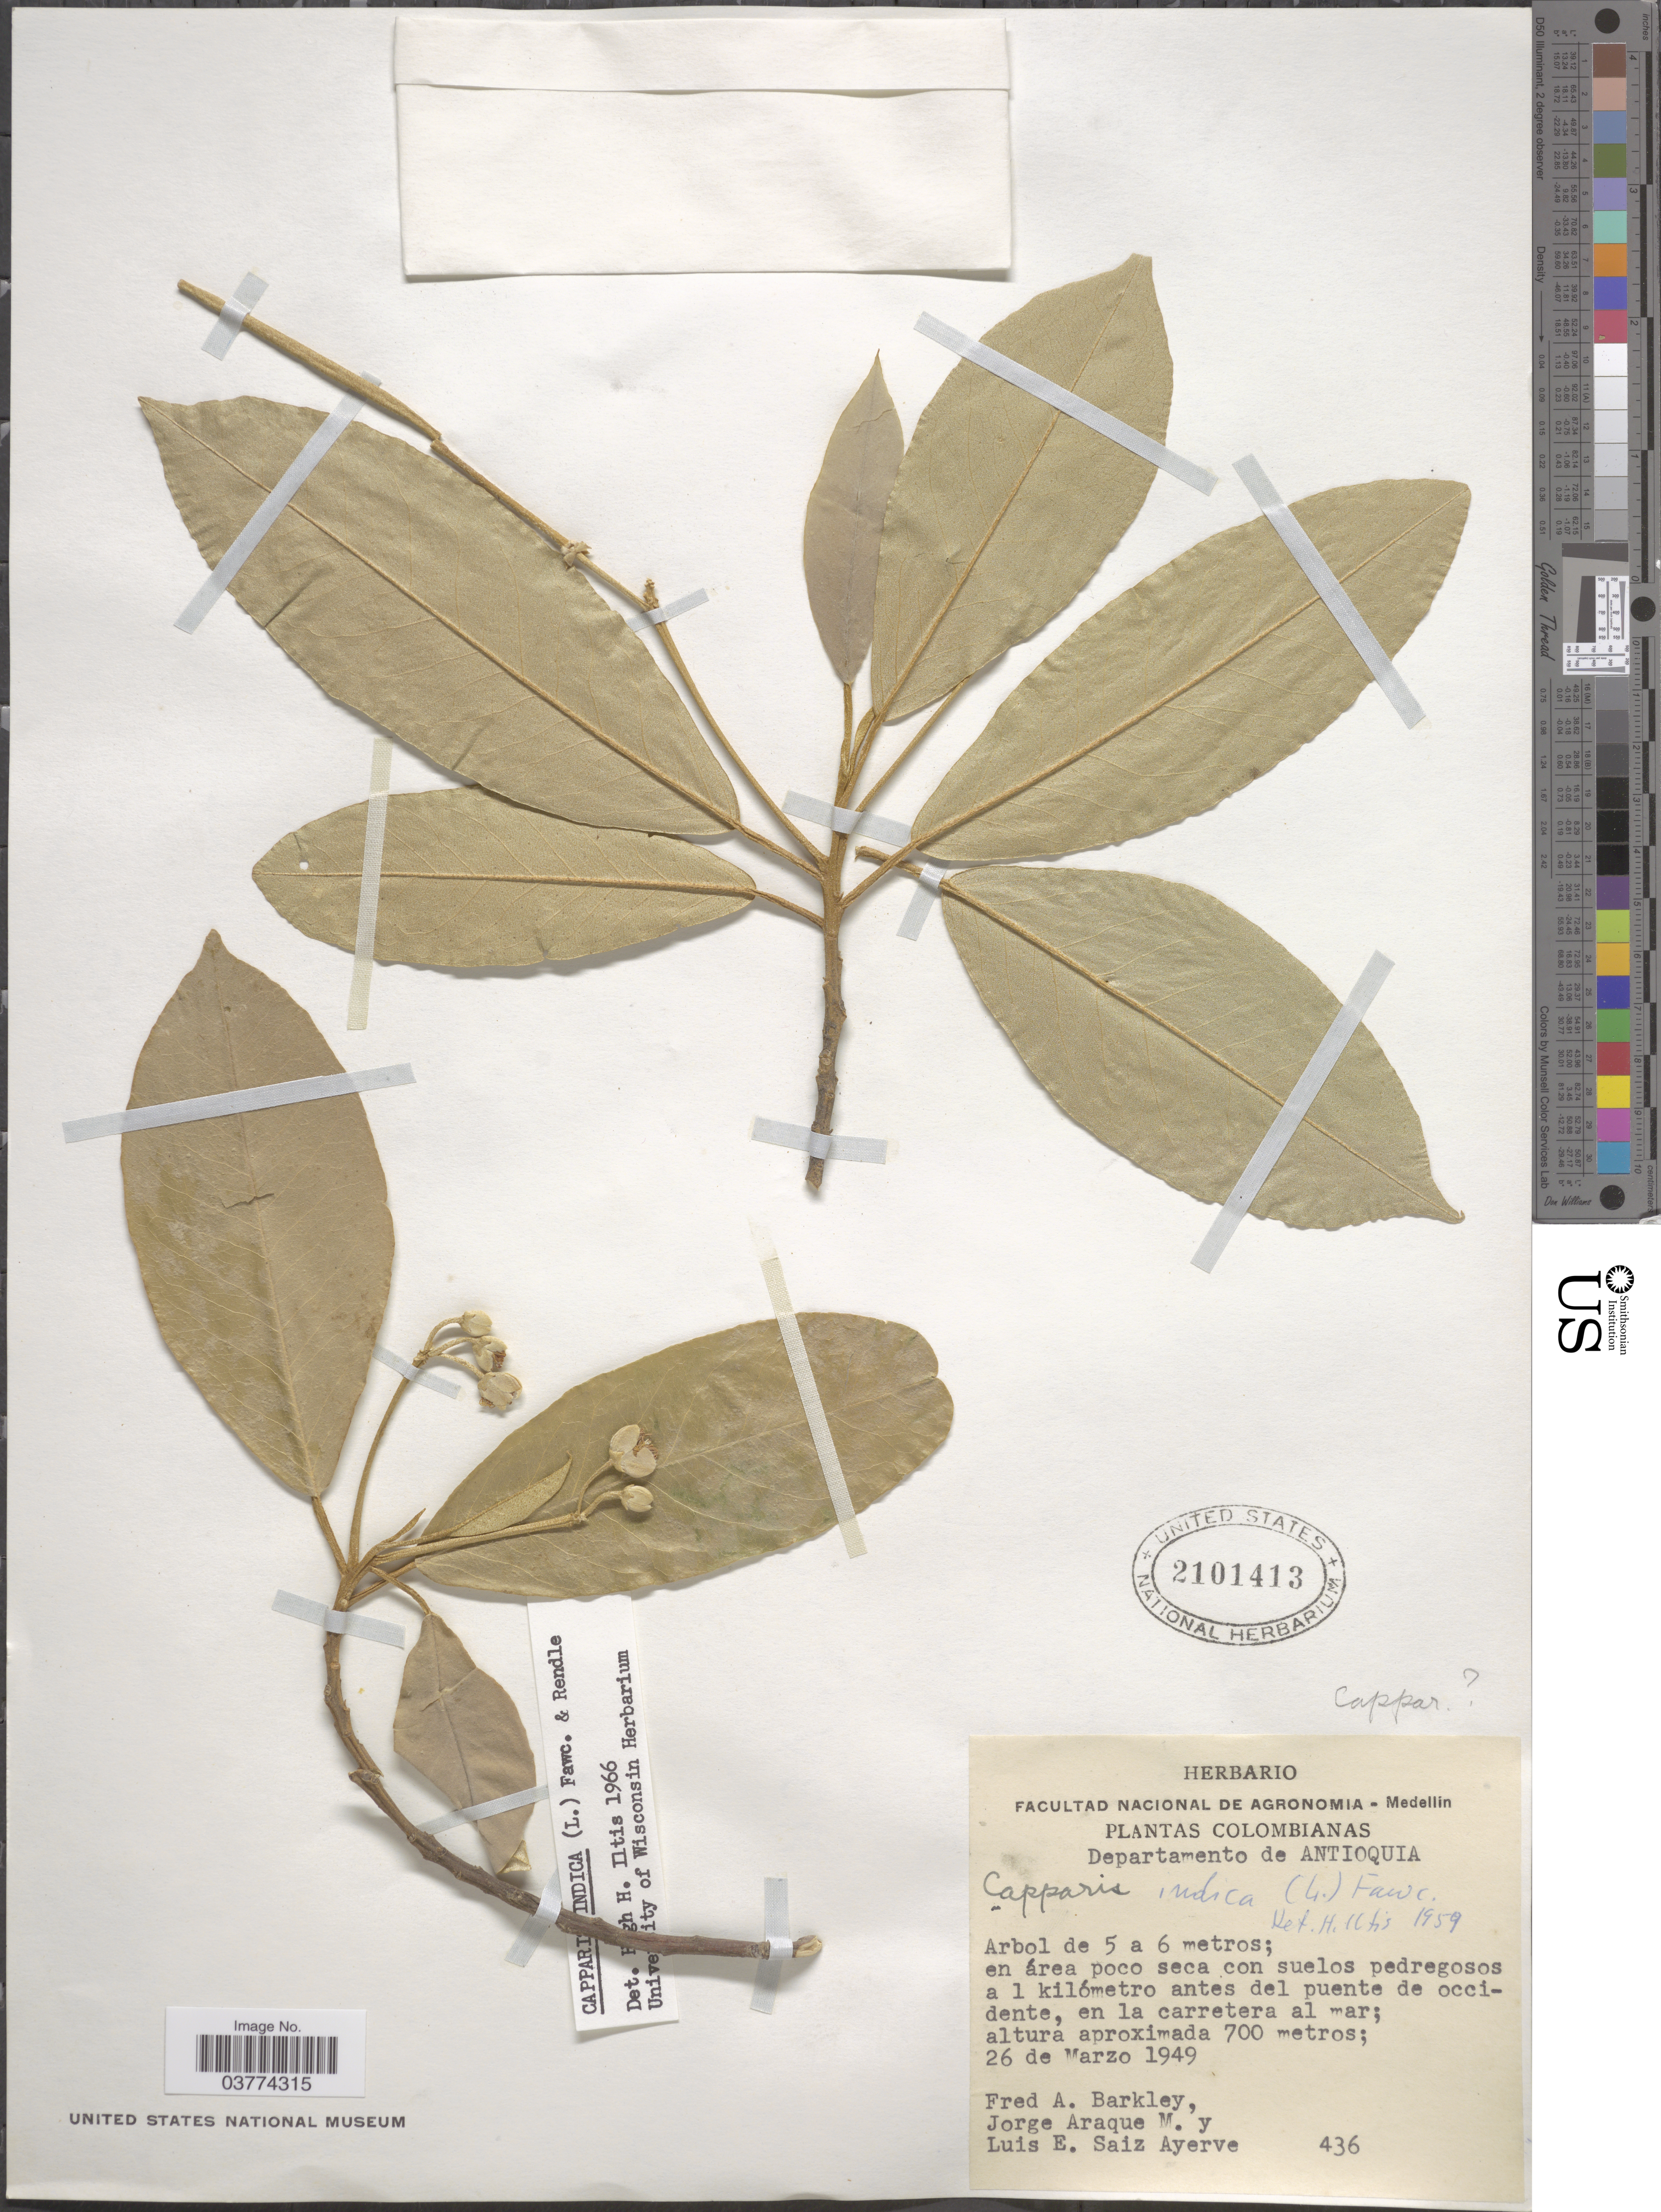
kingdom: Plantae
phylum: Tracheophyta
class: Magnoliopsida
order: Brassicales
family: Capparaceae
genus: Quadrella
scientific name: Quadrella indica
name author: (L.) Iltis & Cornejo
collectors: F. A. Barkley, J. Araque Molina & L. E. Ayerve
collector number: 436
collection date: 1949-03-26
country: Colombia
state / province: Antioquia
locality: Departamento de Antioquia. 1 kilómetro antes del puente de occidente, en la carretera al mar.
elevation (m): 700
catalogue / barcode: US 2101413